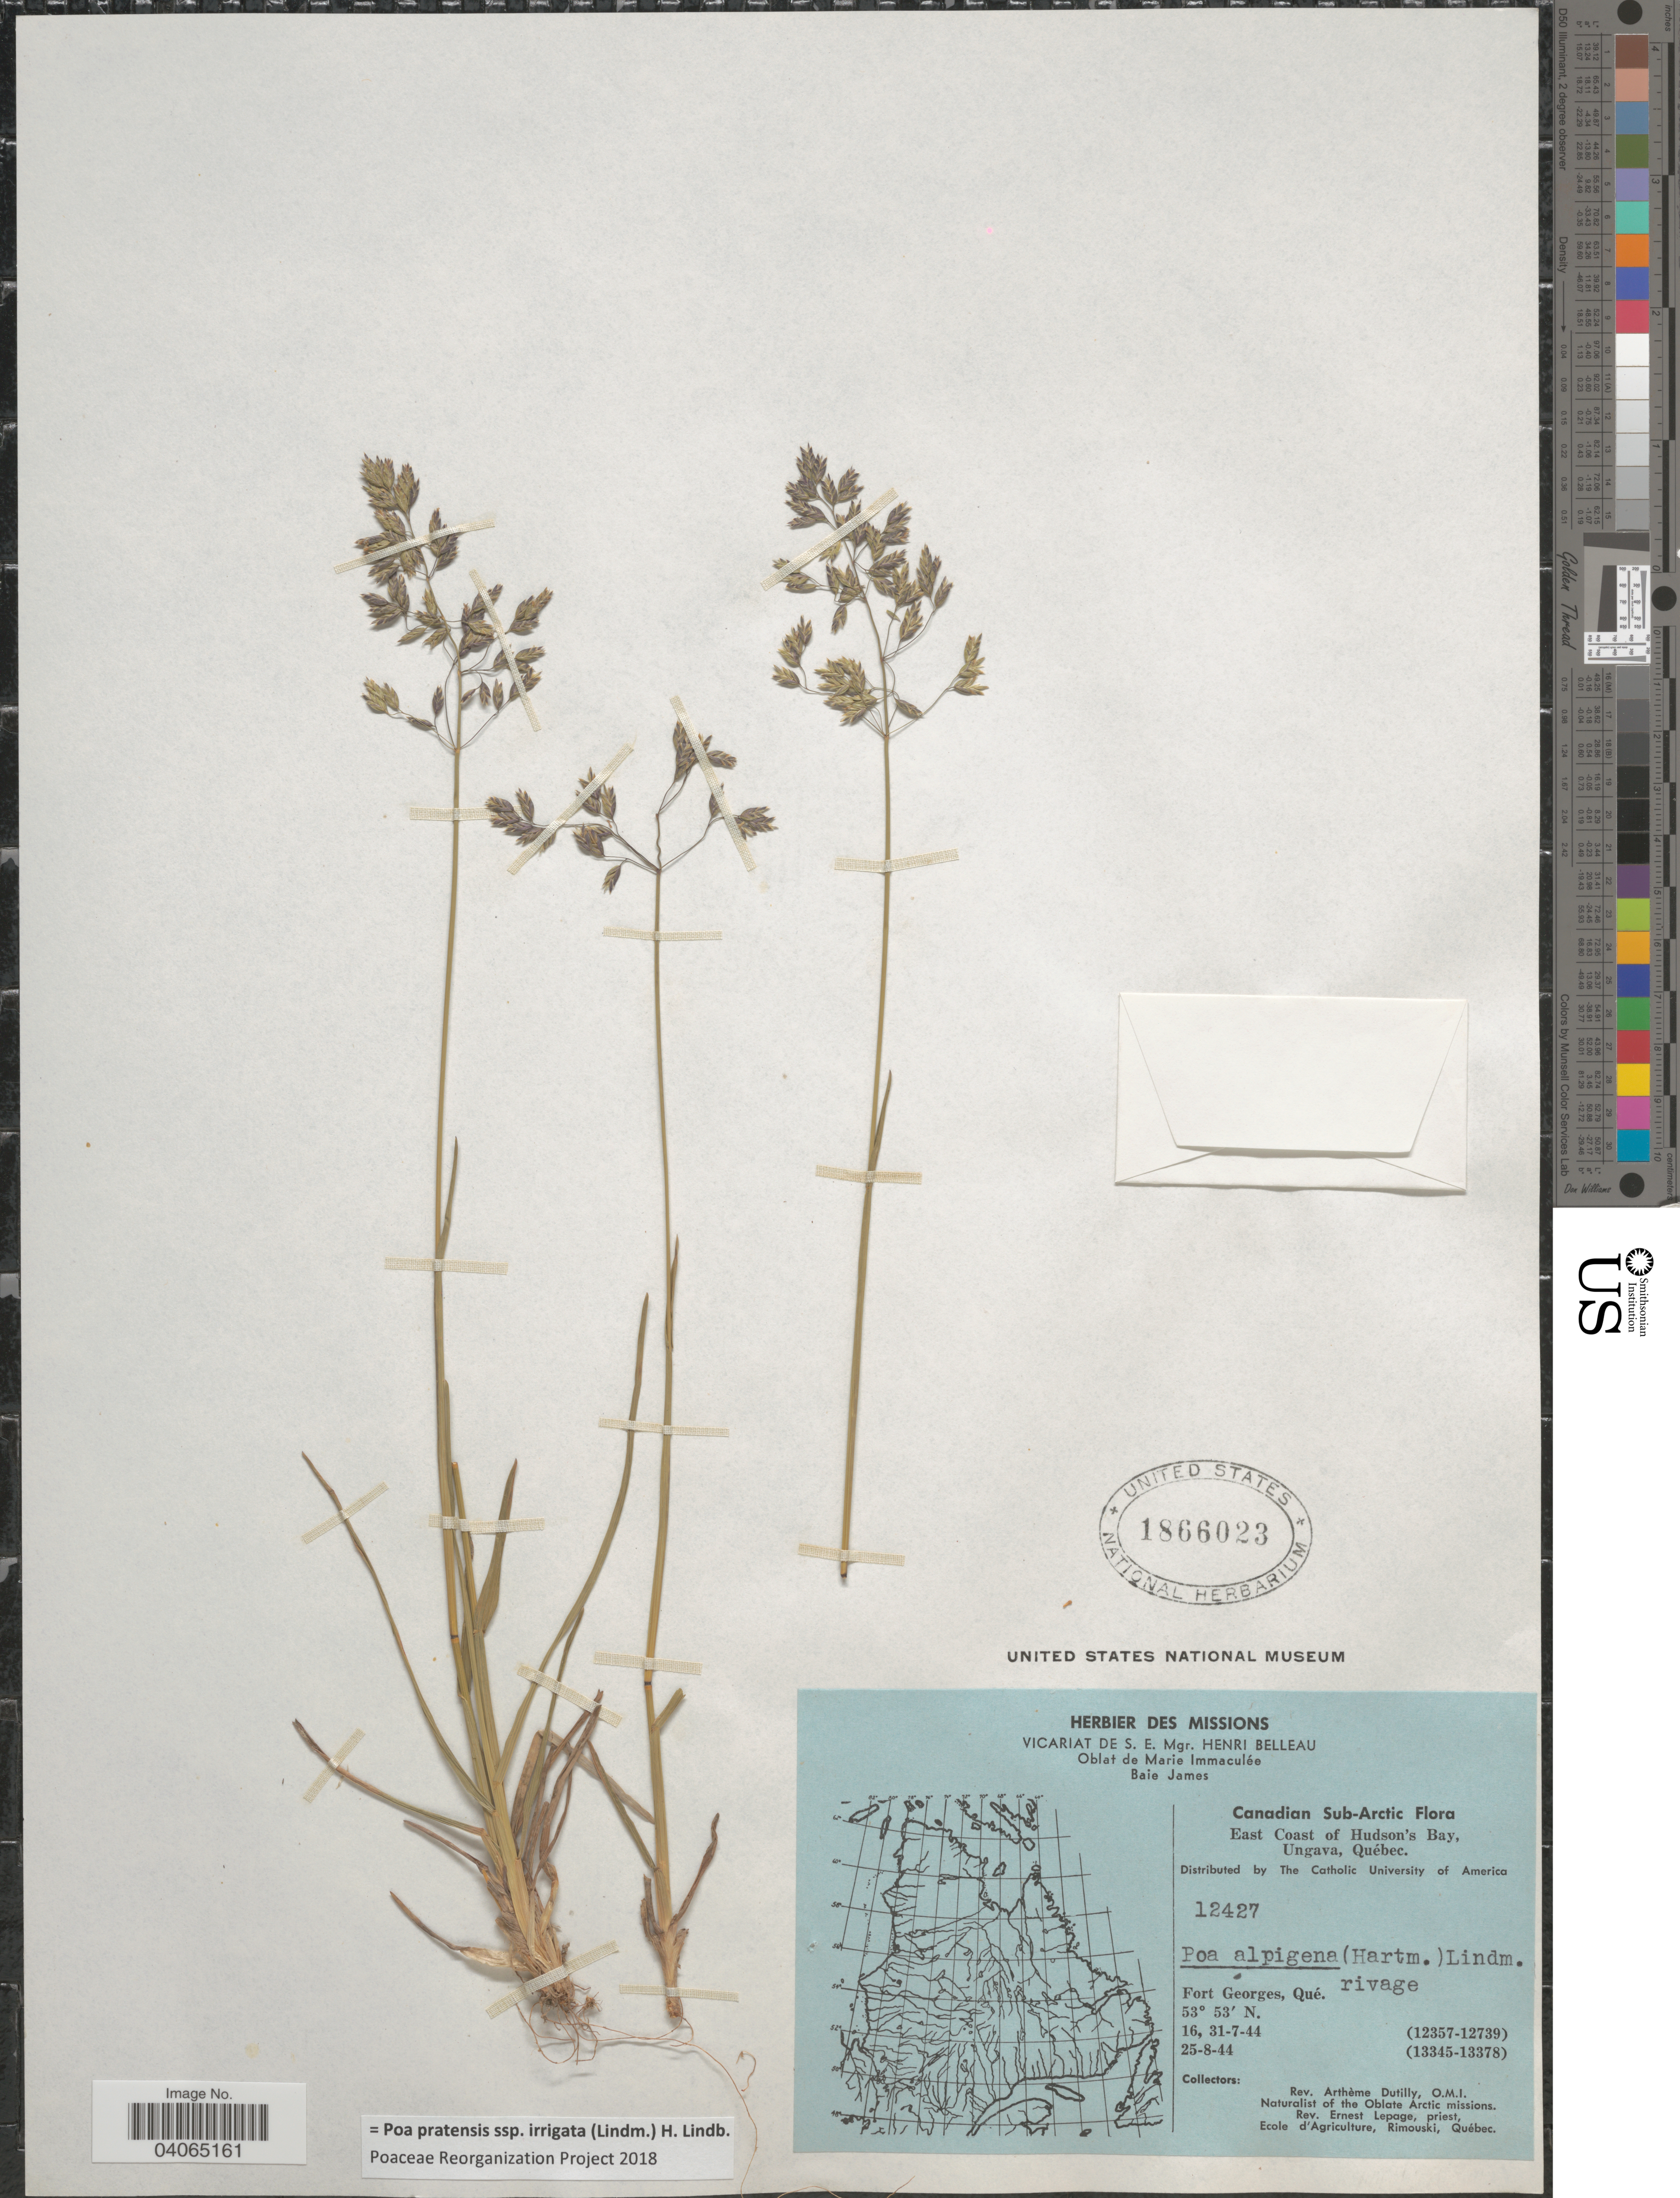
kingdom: Plantae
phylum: Tracheophyta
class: Liliopsida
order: Poales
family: Poaceae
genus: Poa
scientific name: Poa pratensis subsp. irrigata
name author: (Lindm.) H. Lindb.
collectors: P. Dutilly & E. Lepage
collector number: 12427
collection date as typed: Transcribed d/m/y: 16/7/44 to 31/7/44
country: Canada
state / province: Quebec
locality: Canadian Sub-Arctic. East Coast of Hudson's Bay, Ungava. Fort Georges.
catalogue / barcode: US 1866023